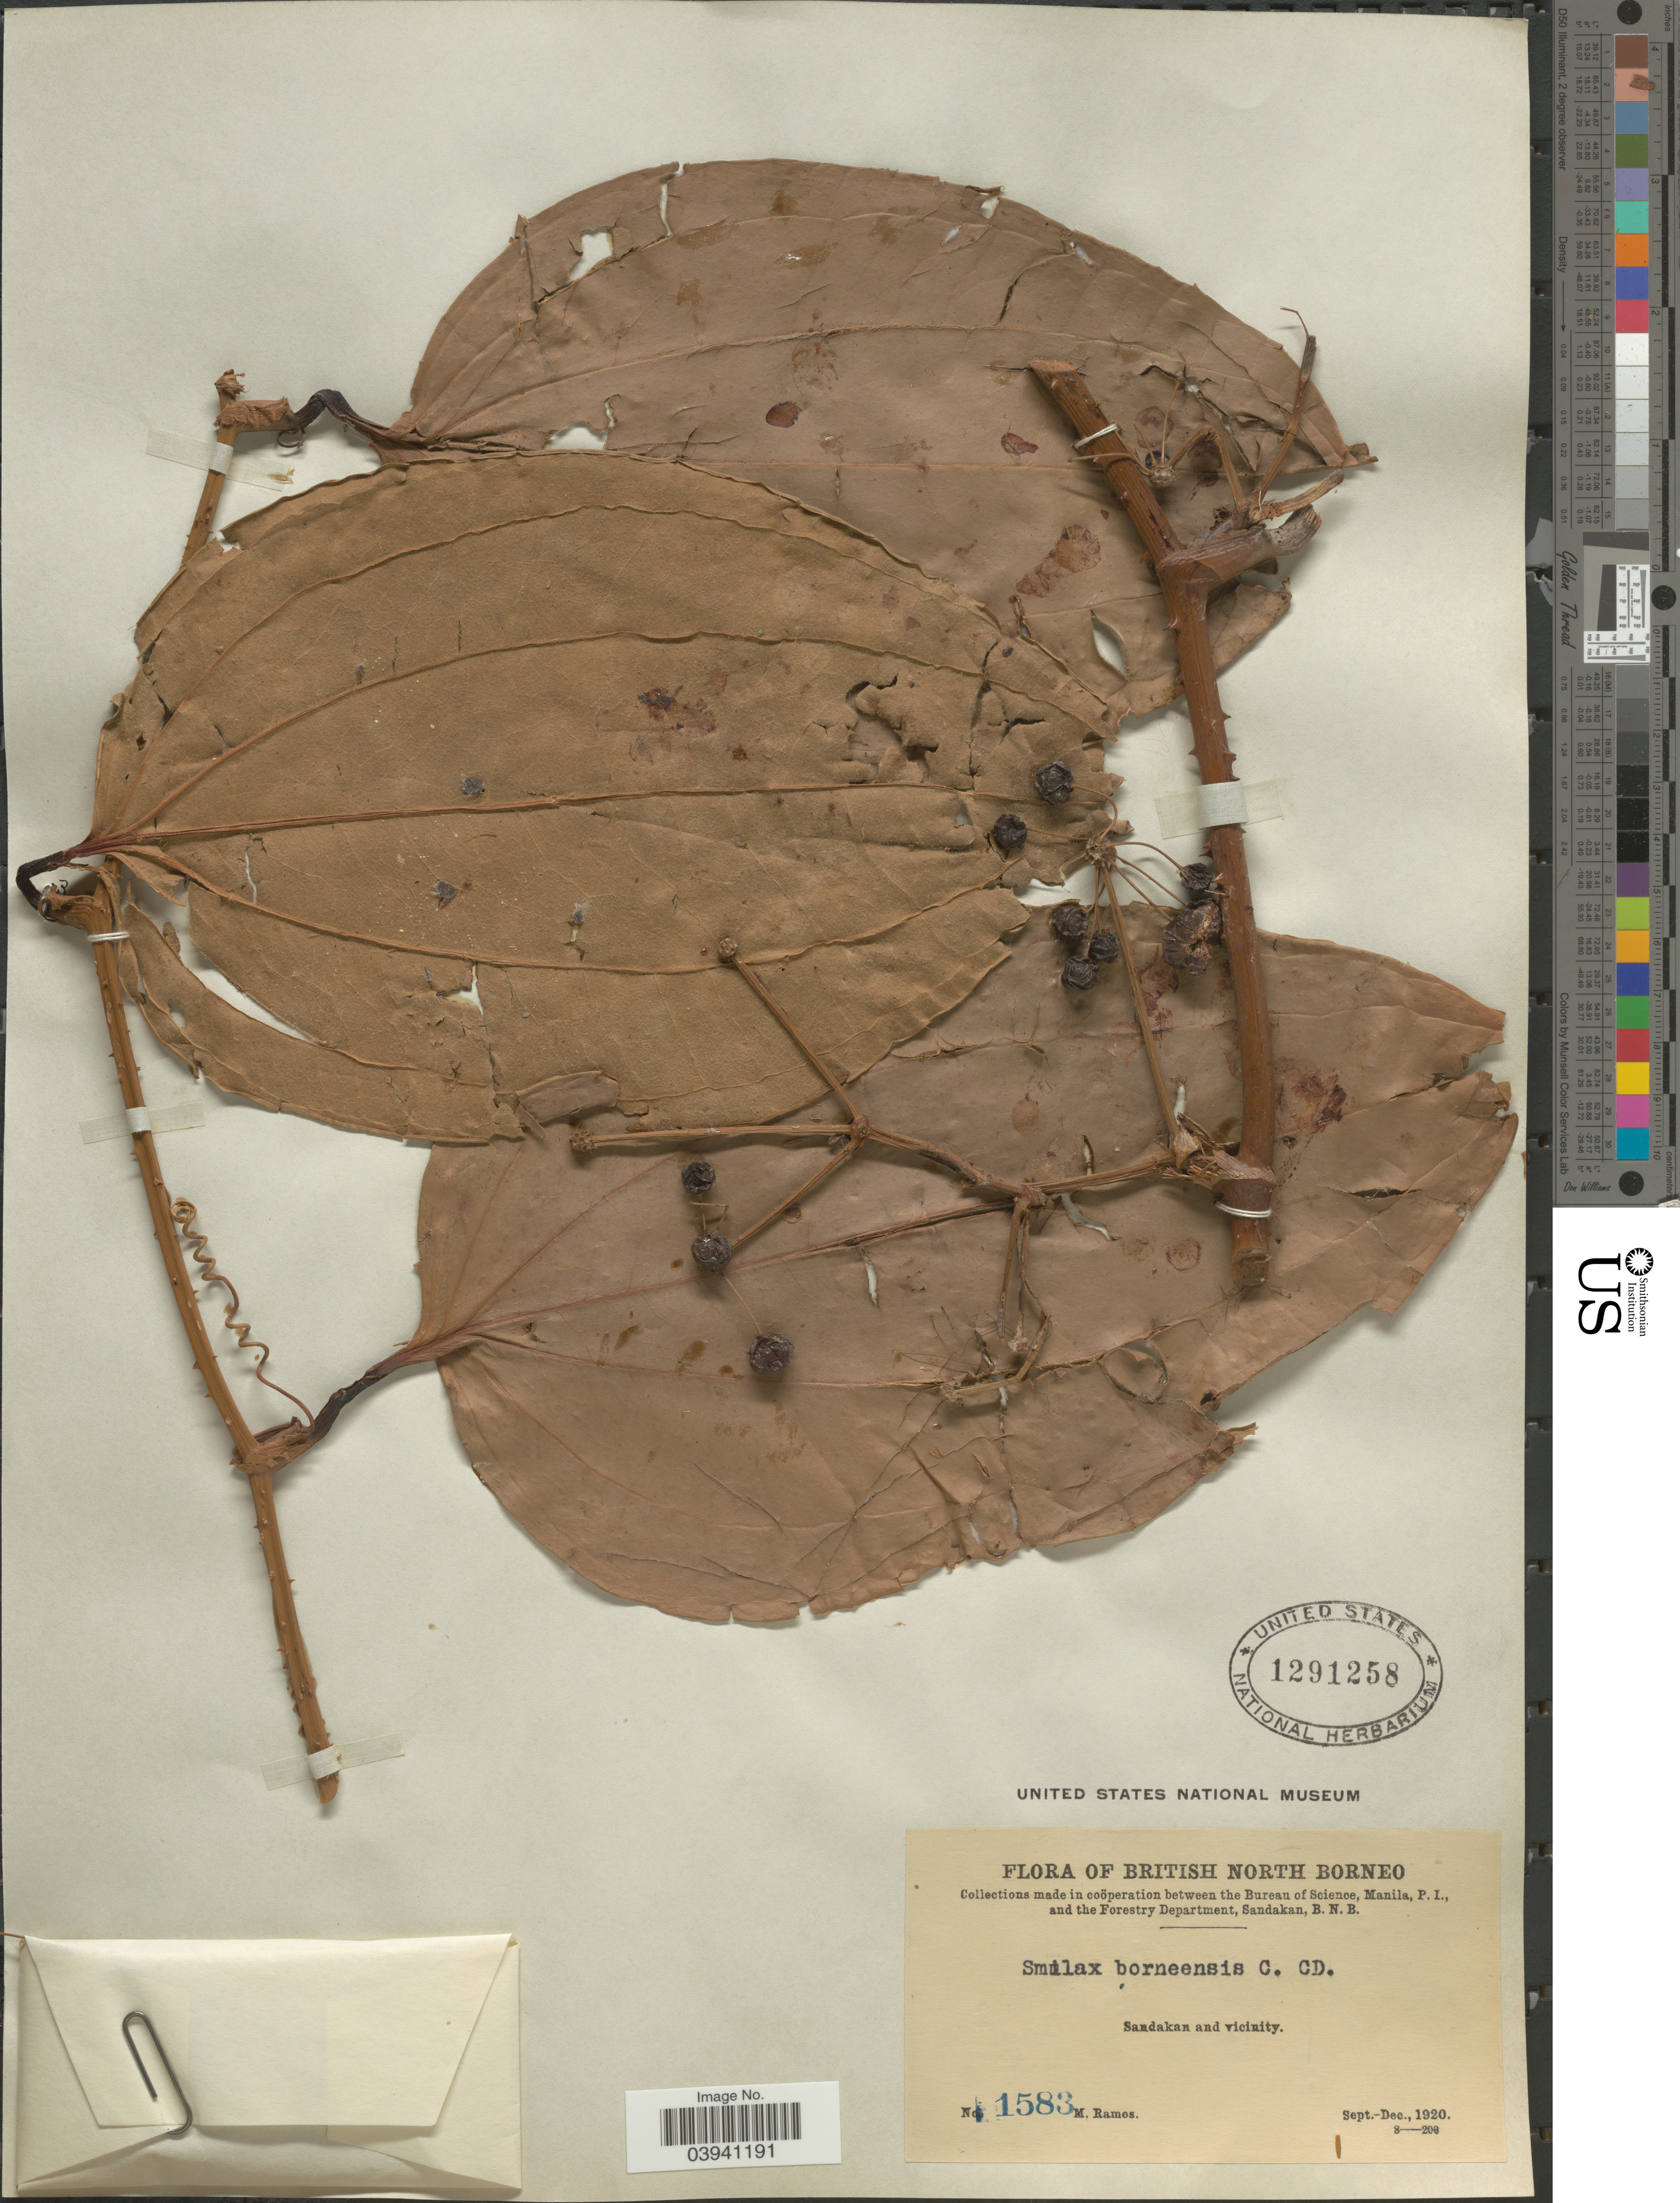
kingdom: Plantae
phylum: Tracheophyta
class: Liliopsida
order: Liliales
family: Smilacaceae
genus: Smilax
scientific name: Smilax borneensis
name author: A. DC.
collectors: M. Ramos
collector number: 1583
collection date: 1920-09/1920-12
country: Malaysia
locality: British North Borneo. Sandakan and vicinity.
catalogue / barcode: US 1291258